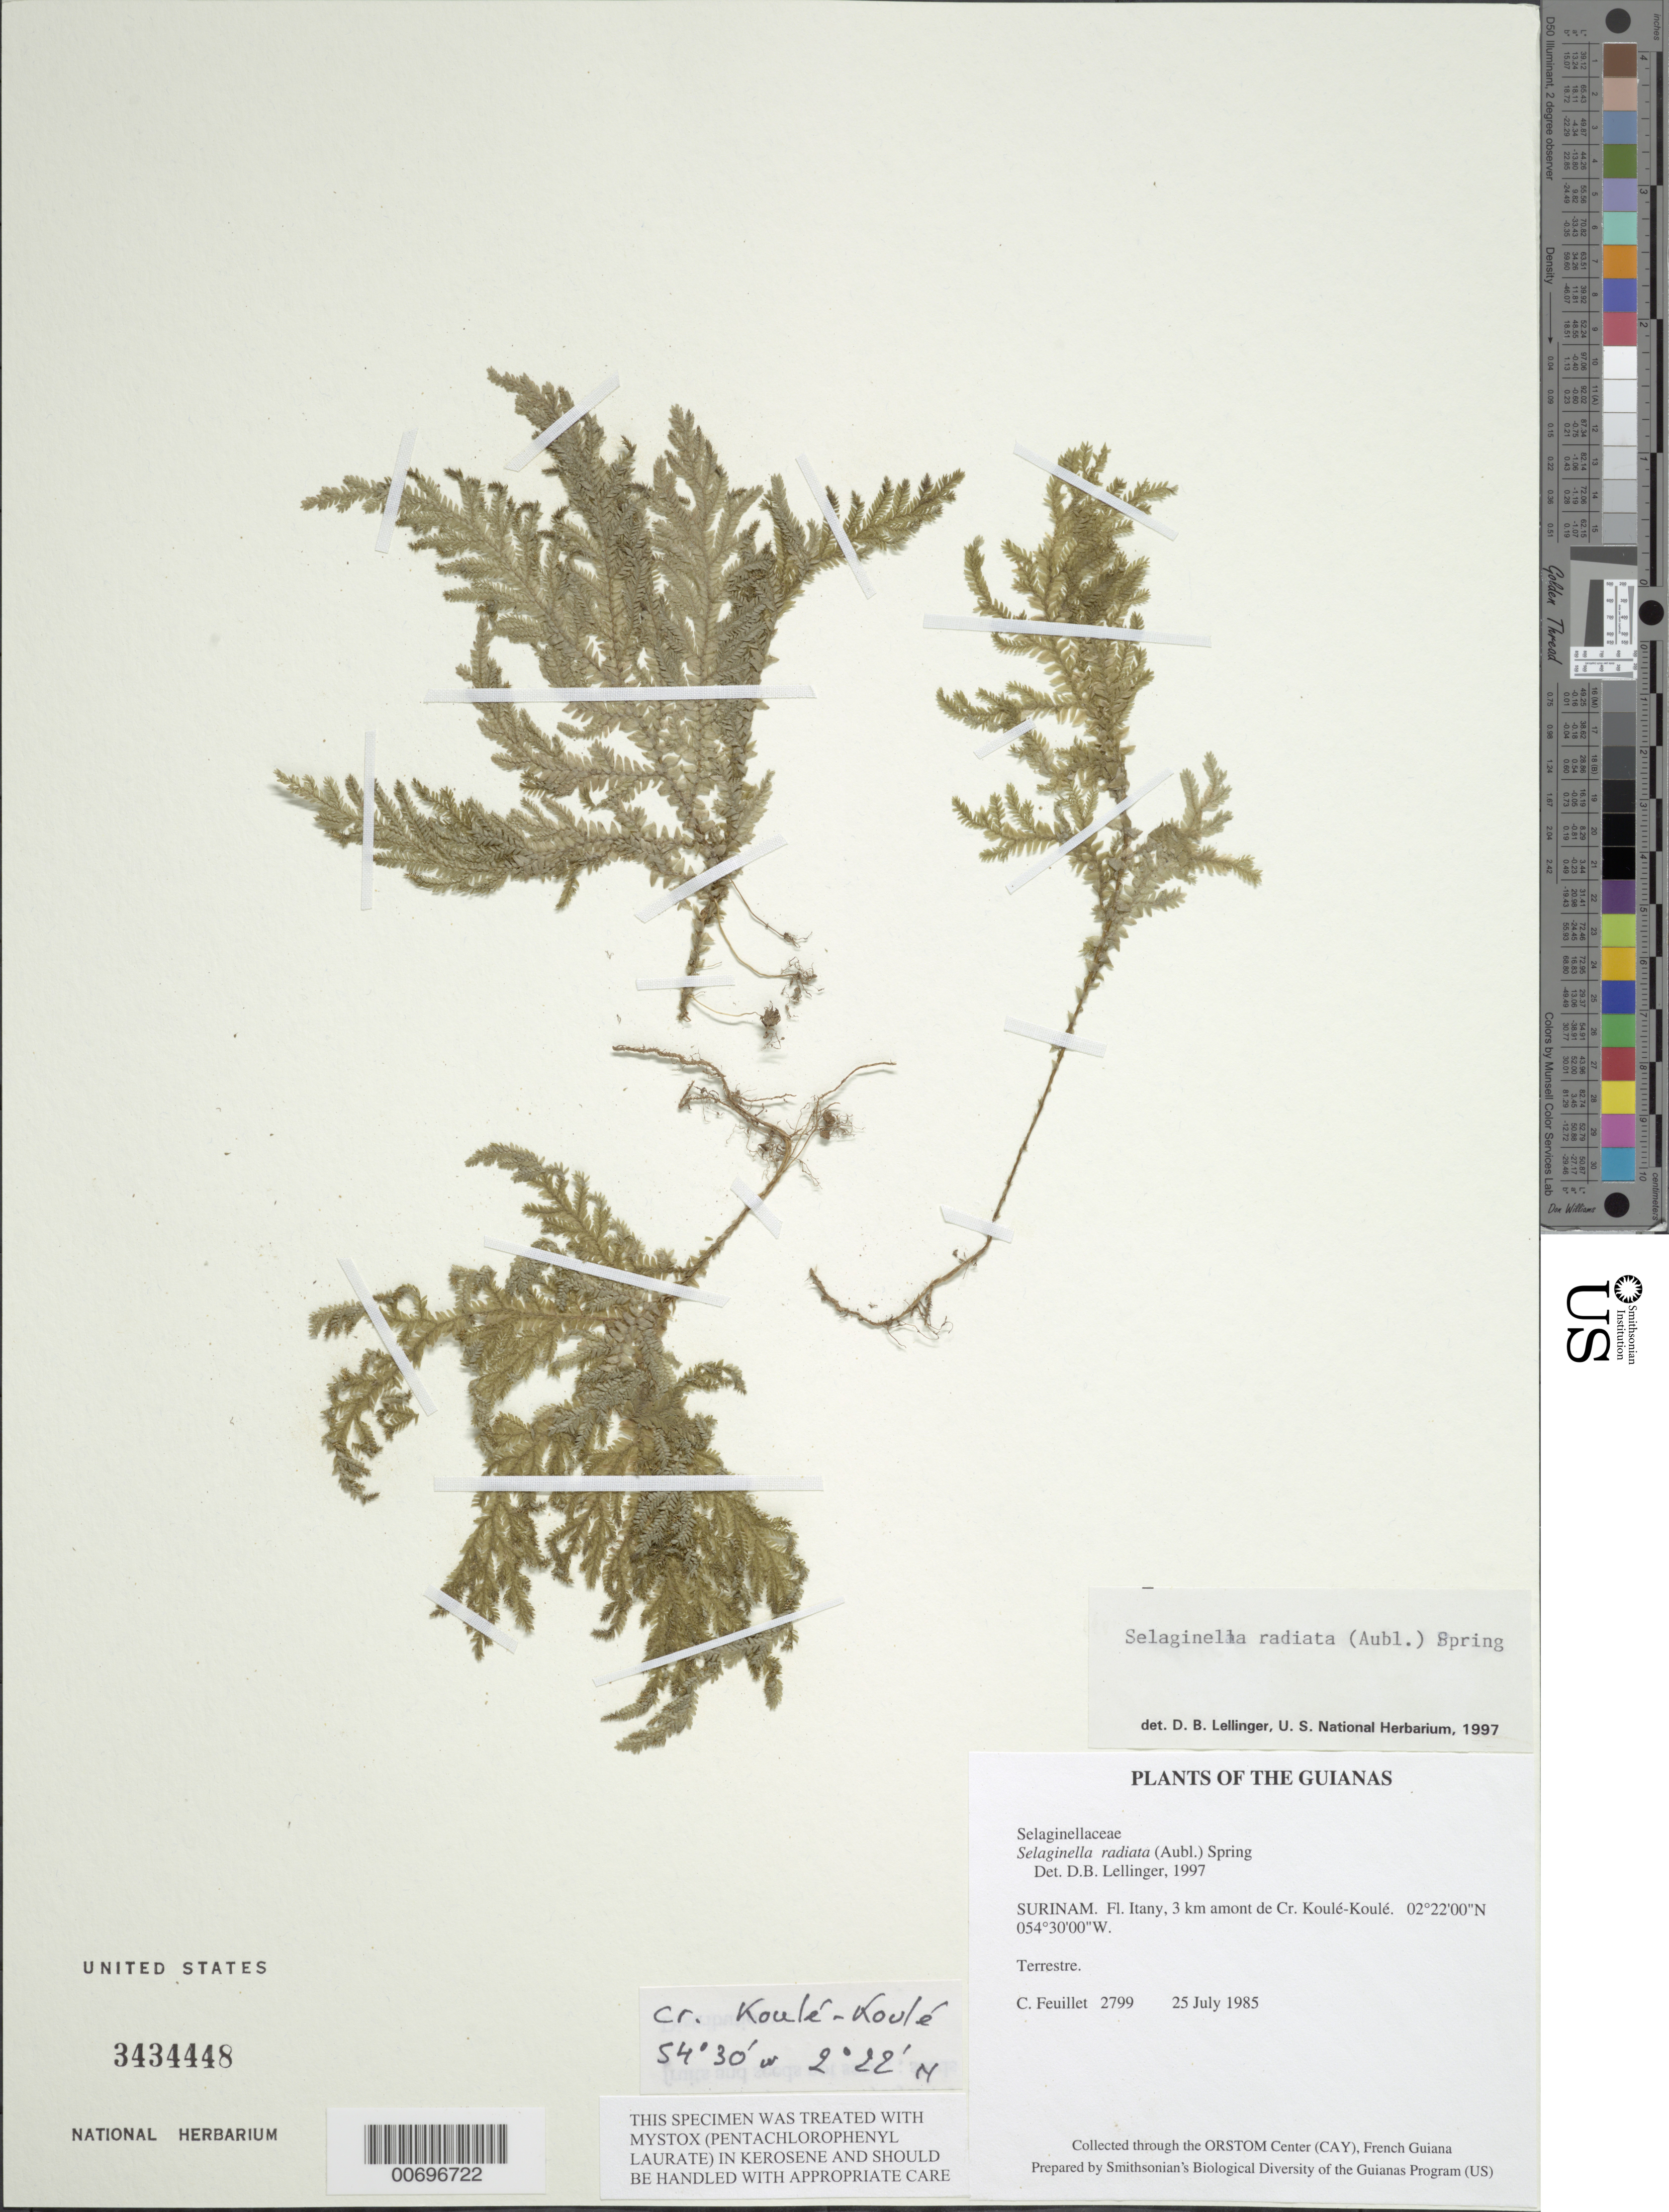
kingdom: Plantae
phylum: Tracheophyta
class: Lycopodiopsida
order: Selaginellales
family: Selaginellaceae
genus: Selaginella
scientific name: Selaginella radiata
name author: (Aubl.) Spring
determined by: Lellinger, David B., (BOT), Smithsonian Institution - National Museum of Natural History (UNITED STATES)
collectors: C. Feuillet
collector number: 2799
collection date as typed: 25 Jul 1985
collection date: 1985-07-25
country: Suriname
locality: Litani R., 3 km amont de Cr. Koulé-Koulé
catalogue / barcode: US 3434448